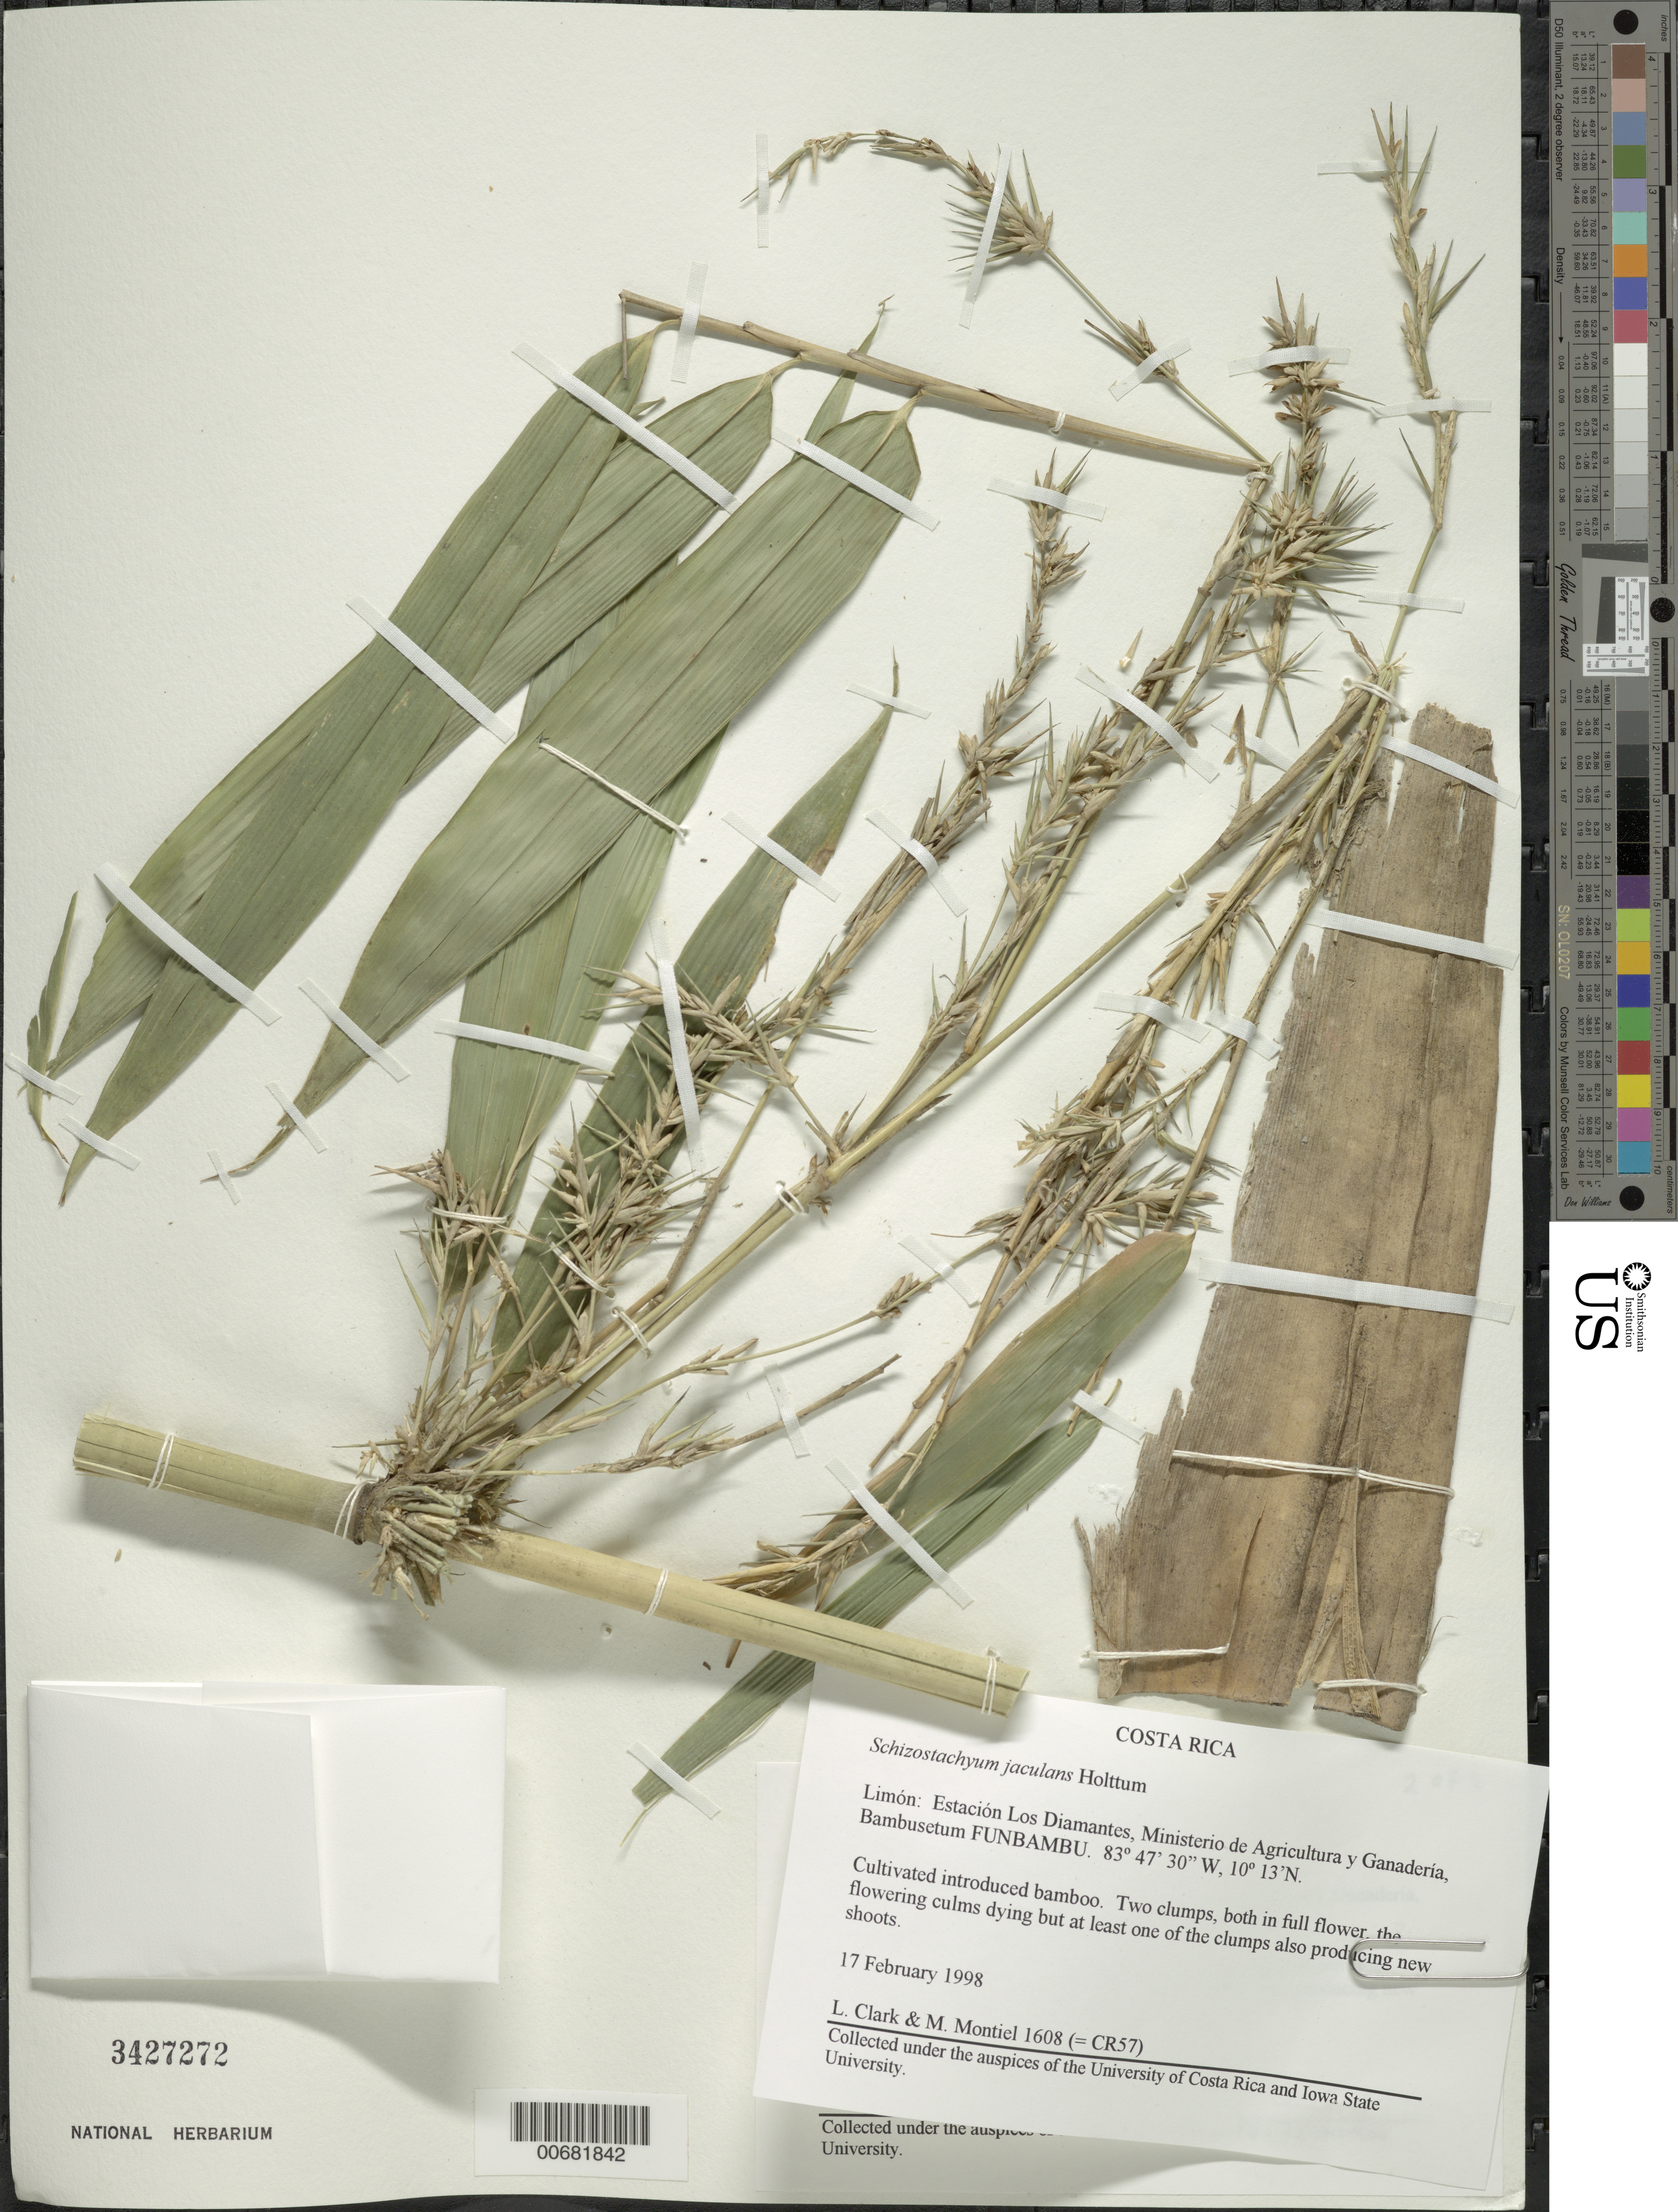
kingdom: Plantae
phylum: Tracheophyta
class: Liliopsida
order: Poales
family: Poaceae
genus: Schizostachyum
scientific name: Schizostachyum jaculans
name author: Holttum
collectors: L. G. Clark & O. Montiel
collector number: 1608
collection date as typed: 17 Feb 1998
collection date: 1998-02-17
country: Costa Rica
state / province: Limón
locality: Estacion Los Diamantes, Ministerio de Agricultura and Ganaderia, Bambusetum Funbambu.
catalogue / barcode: US 3427272